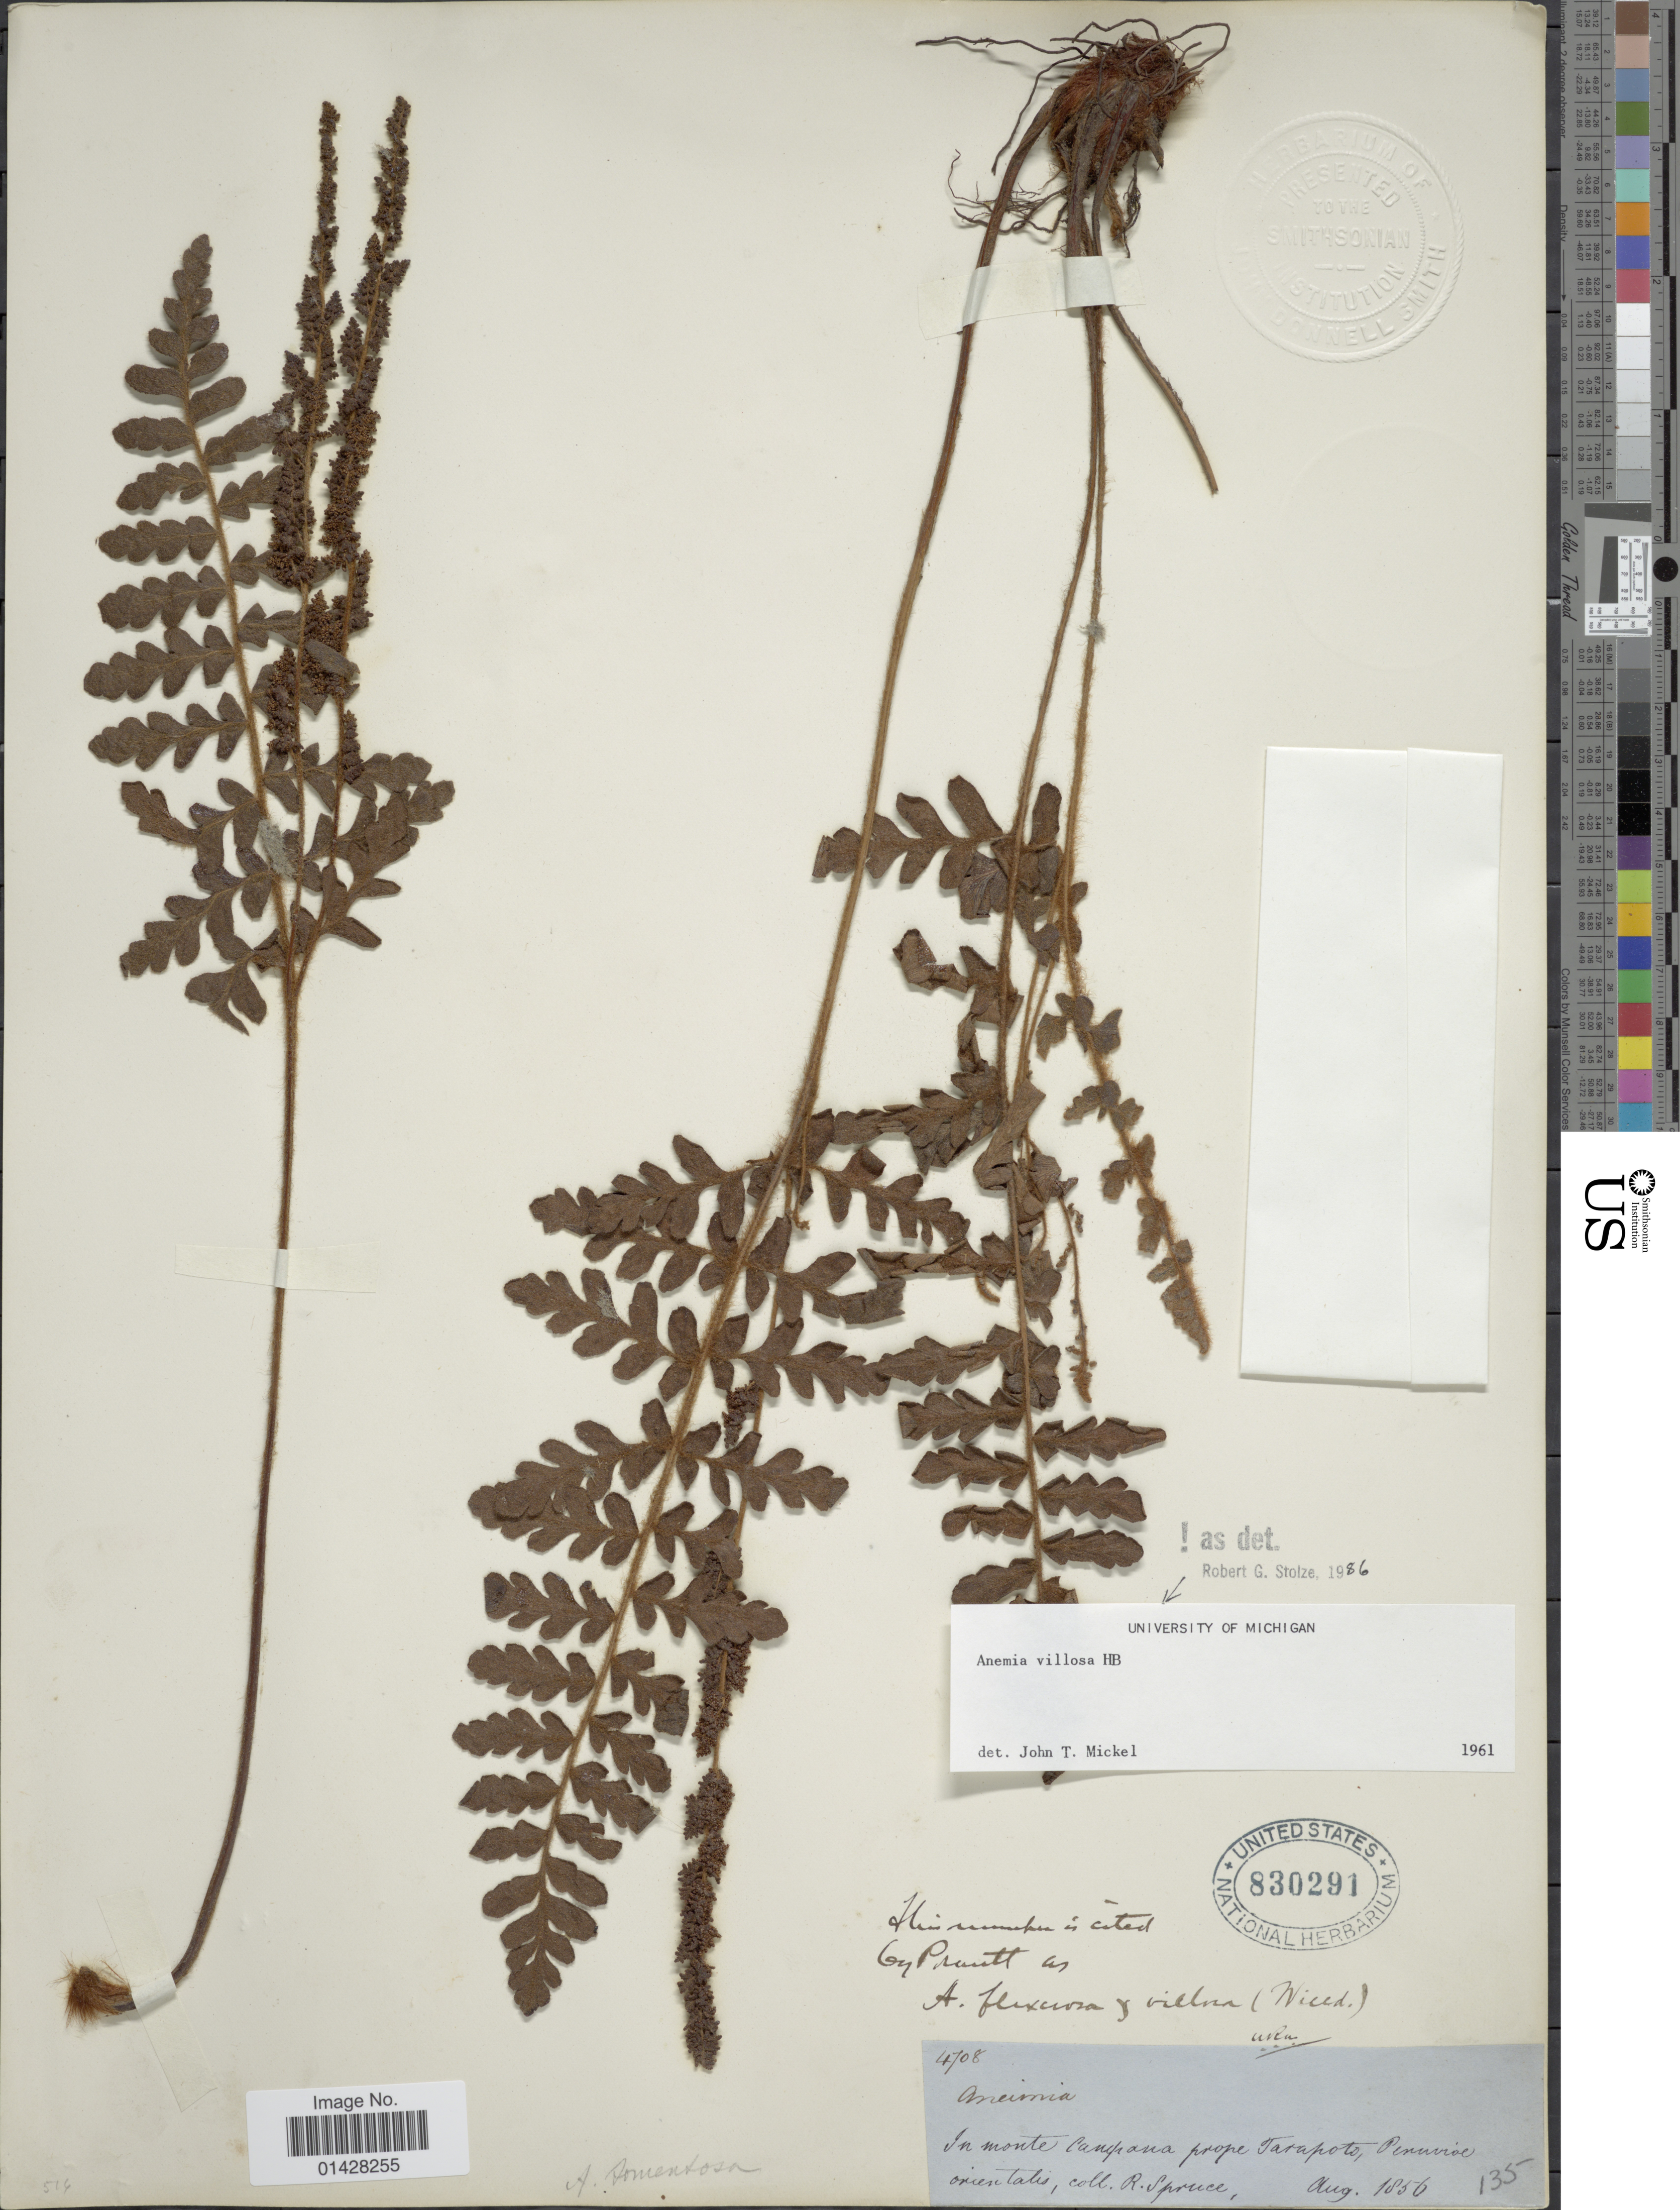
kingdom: Plantae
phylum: Tracheophyta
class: Polypodiopsida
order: Schizaeales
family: Anemiaceae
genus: Anemia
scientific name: Anemia villosa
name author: Humb. & Bonpl. ex Willd.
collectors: R. Spruce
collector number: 4708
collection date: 1856-08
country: Peru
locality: In monte Campana prope Tarapoto, Peruviae orientalis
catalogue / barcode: US 830291